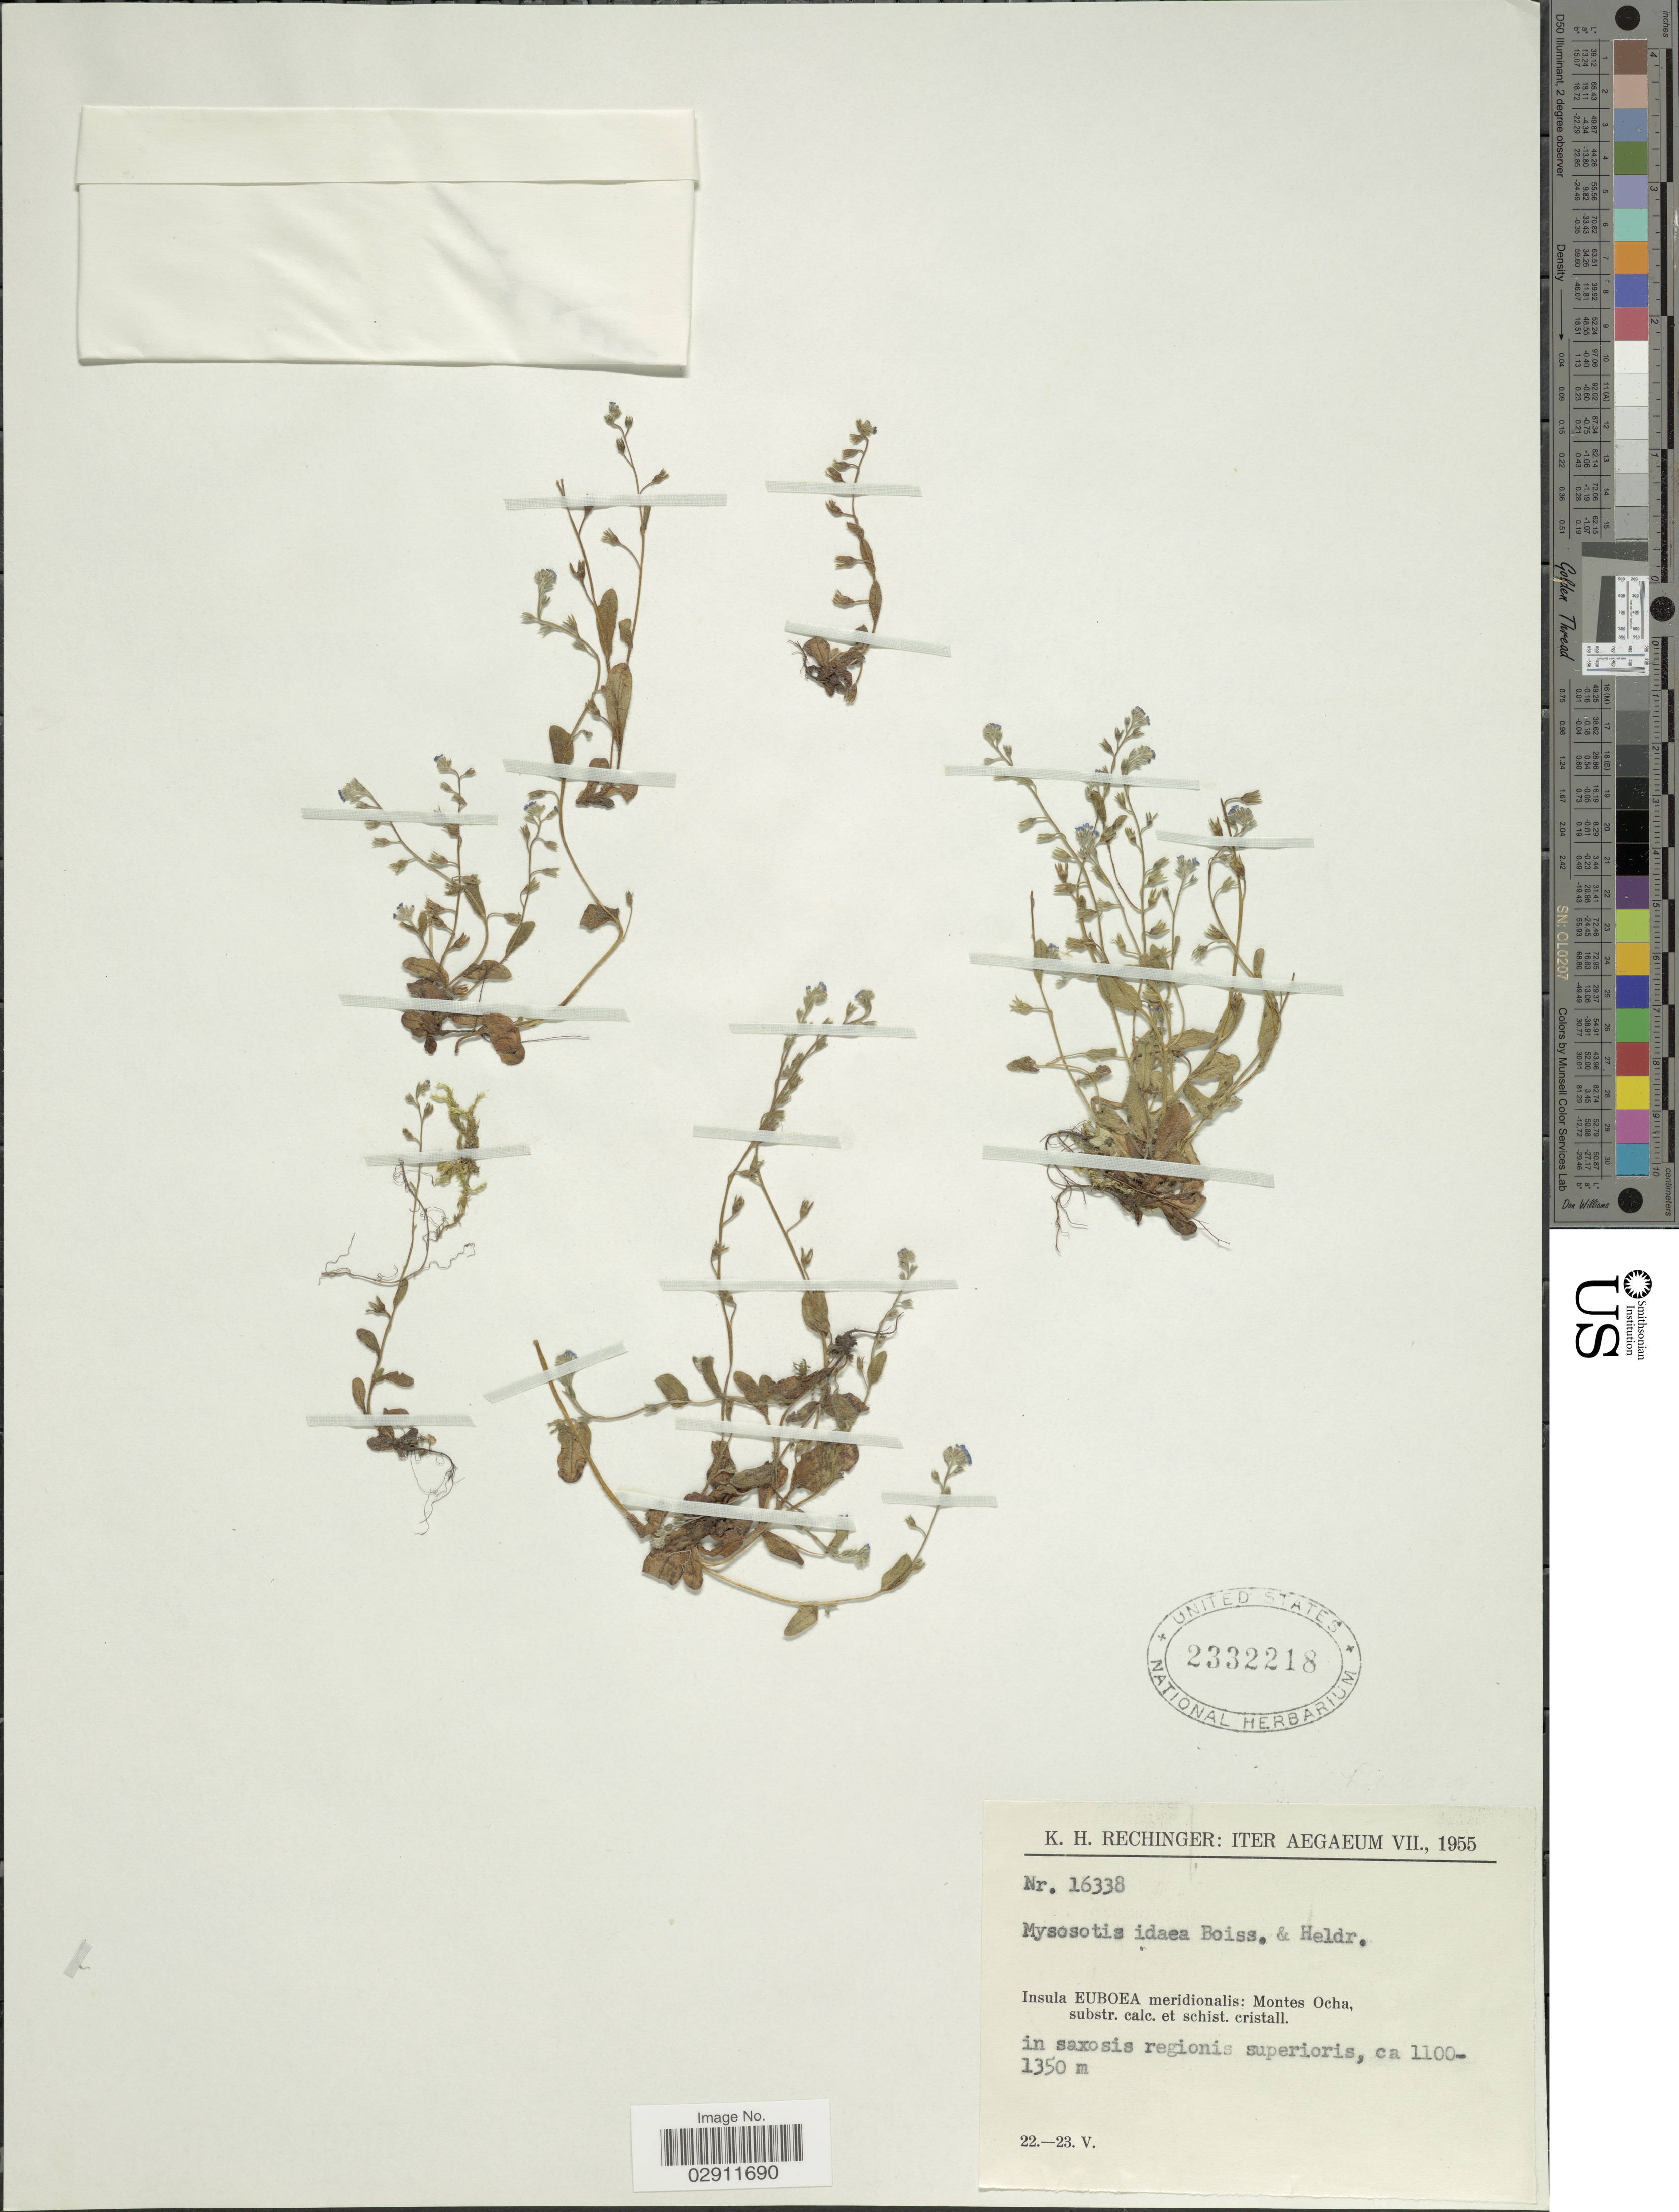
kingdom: Plantae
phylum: Tracheophyta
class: Magnoliopsida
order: Boraginales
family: Boraginaceae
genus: Myosotis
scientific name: Myosotis idaea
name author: Boiss. & Heldr.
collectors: K. H. Rechinger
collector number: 16338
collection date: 1955-05-22/1955-05-23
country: Greece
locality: Iter Aegaeum. Insula Euboea meridionalis: Montes Ocha.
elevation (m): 1100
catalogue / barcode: US 2332218